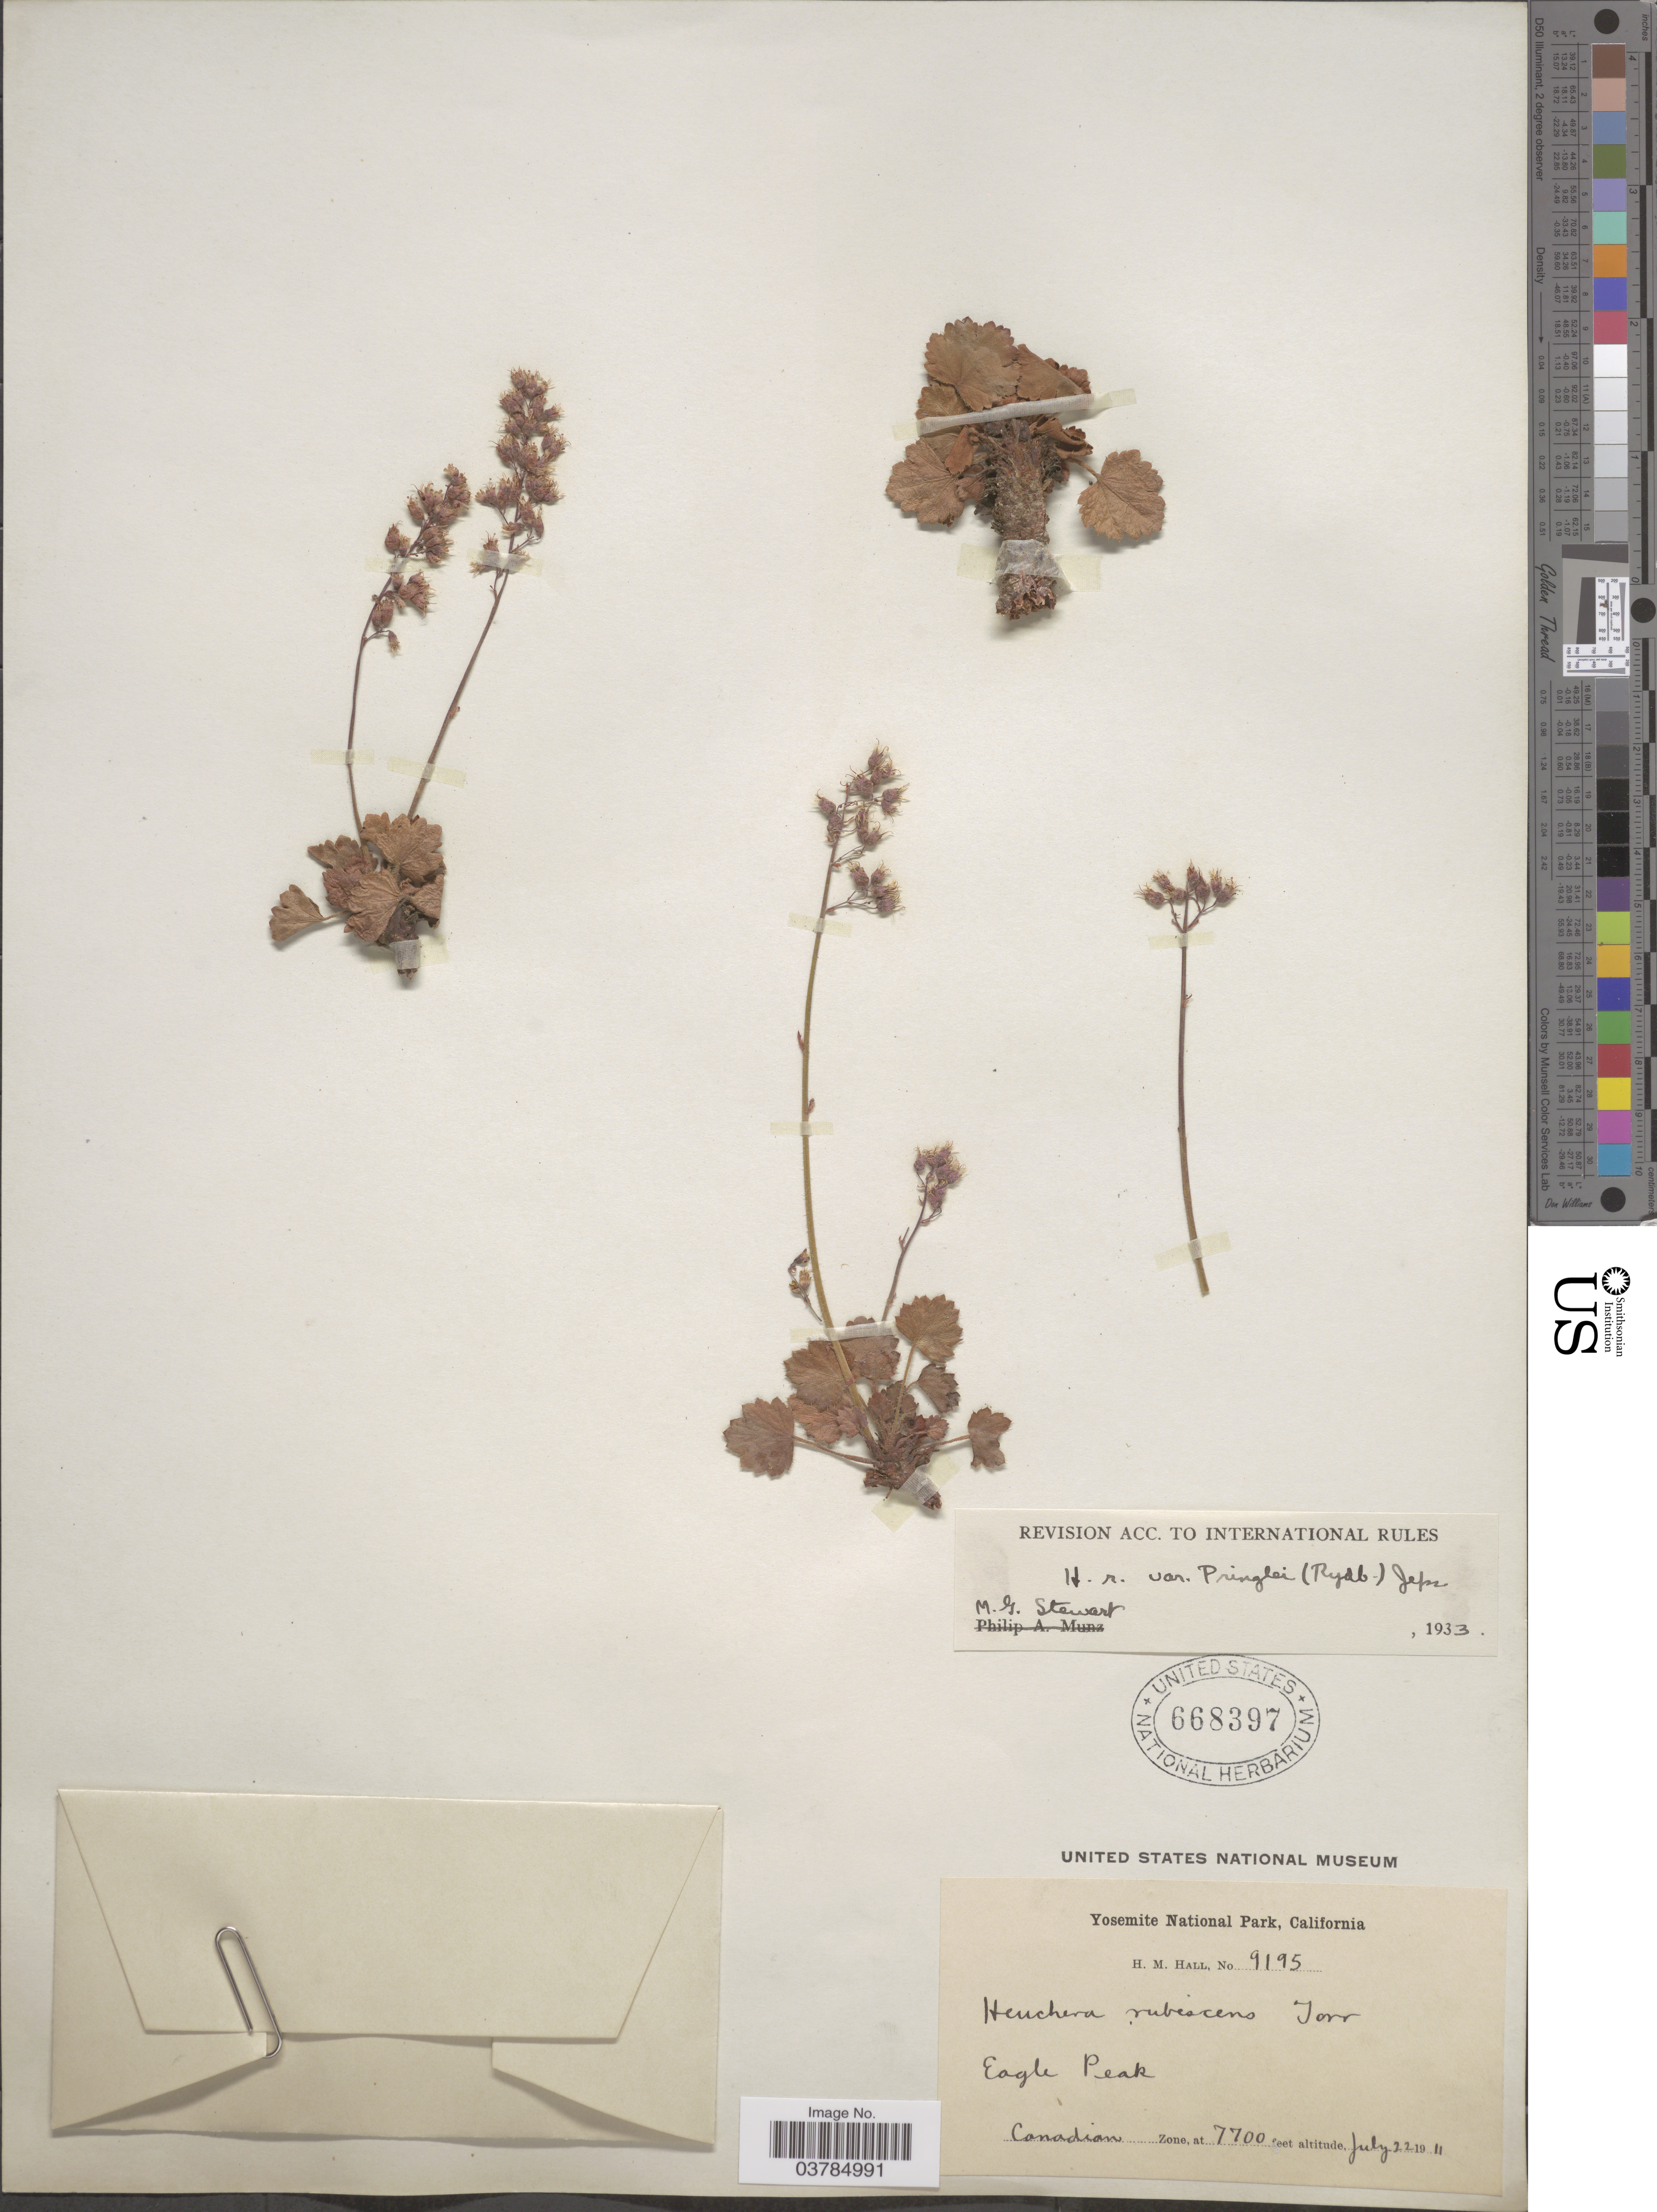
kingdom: Plantae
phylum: Tracheophyta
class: Magnoliopsida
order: Saxifragales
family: Saxifragaceae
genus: Heuchera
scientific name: Heuchera pringlei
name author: Rydb.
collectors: H. M. Hall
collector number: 9195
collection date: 1911-07-22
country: United States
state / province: California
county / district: Mariposa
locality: Yosemite National Park. Eagle Peak. Canadian Zone.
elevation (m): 2347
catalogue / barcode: US 668397